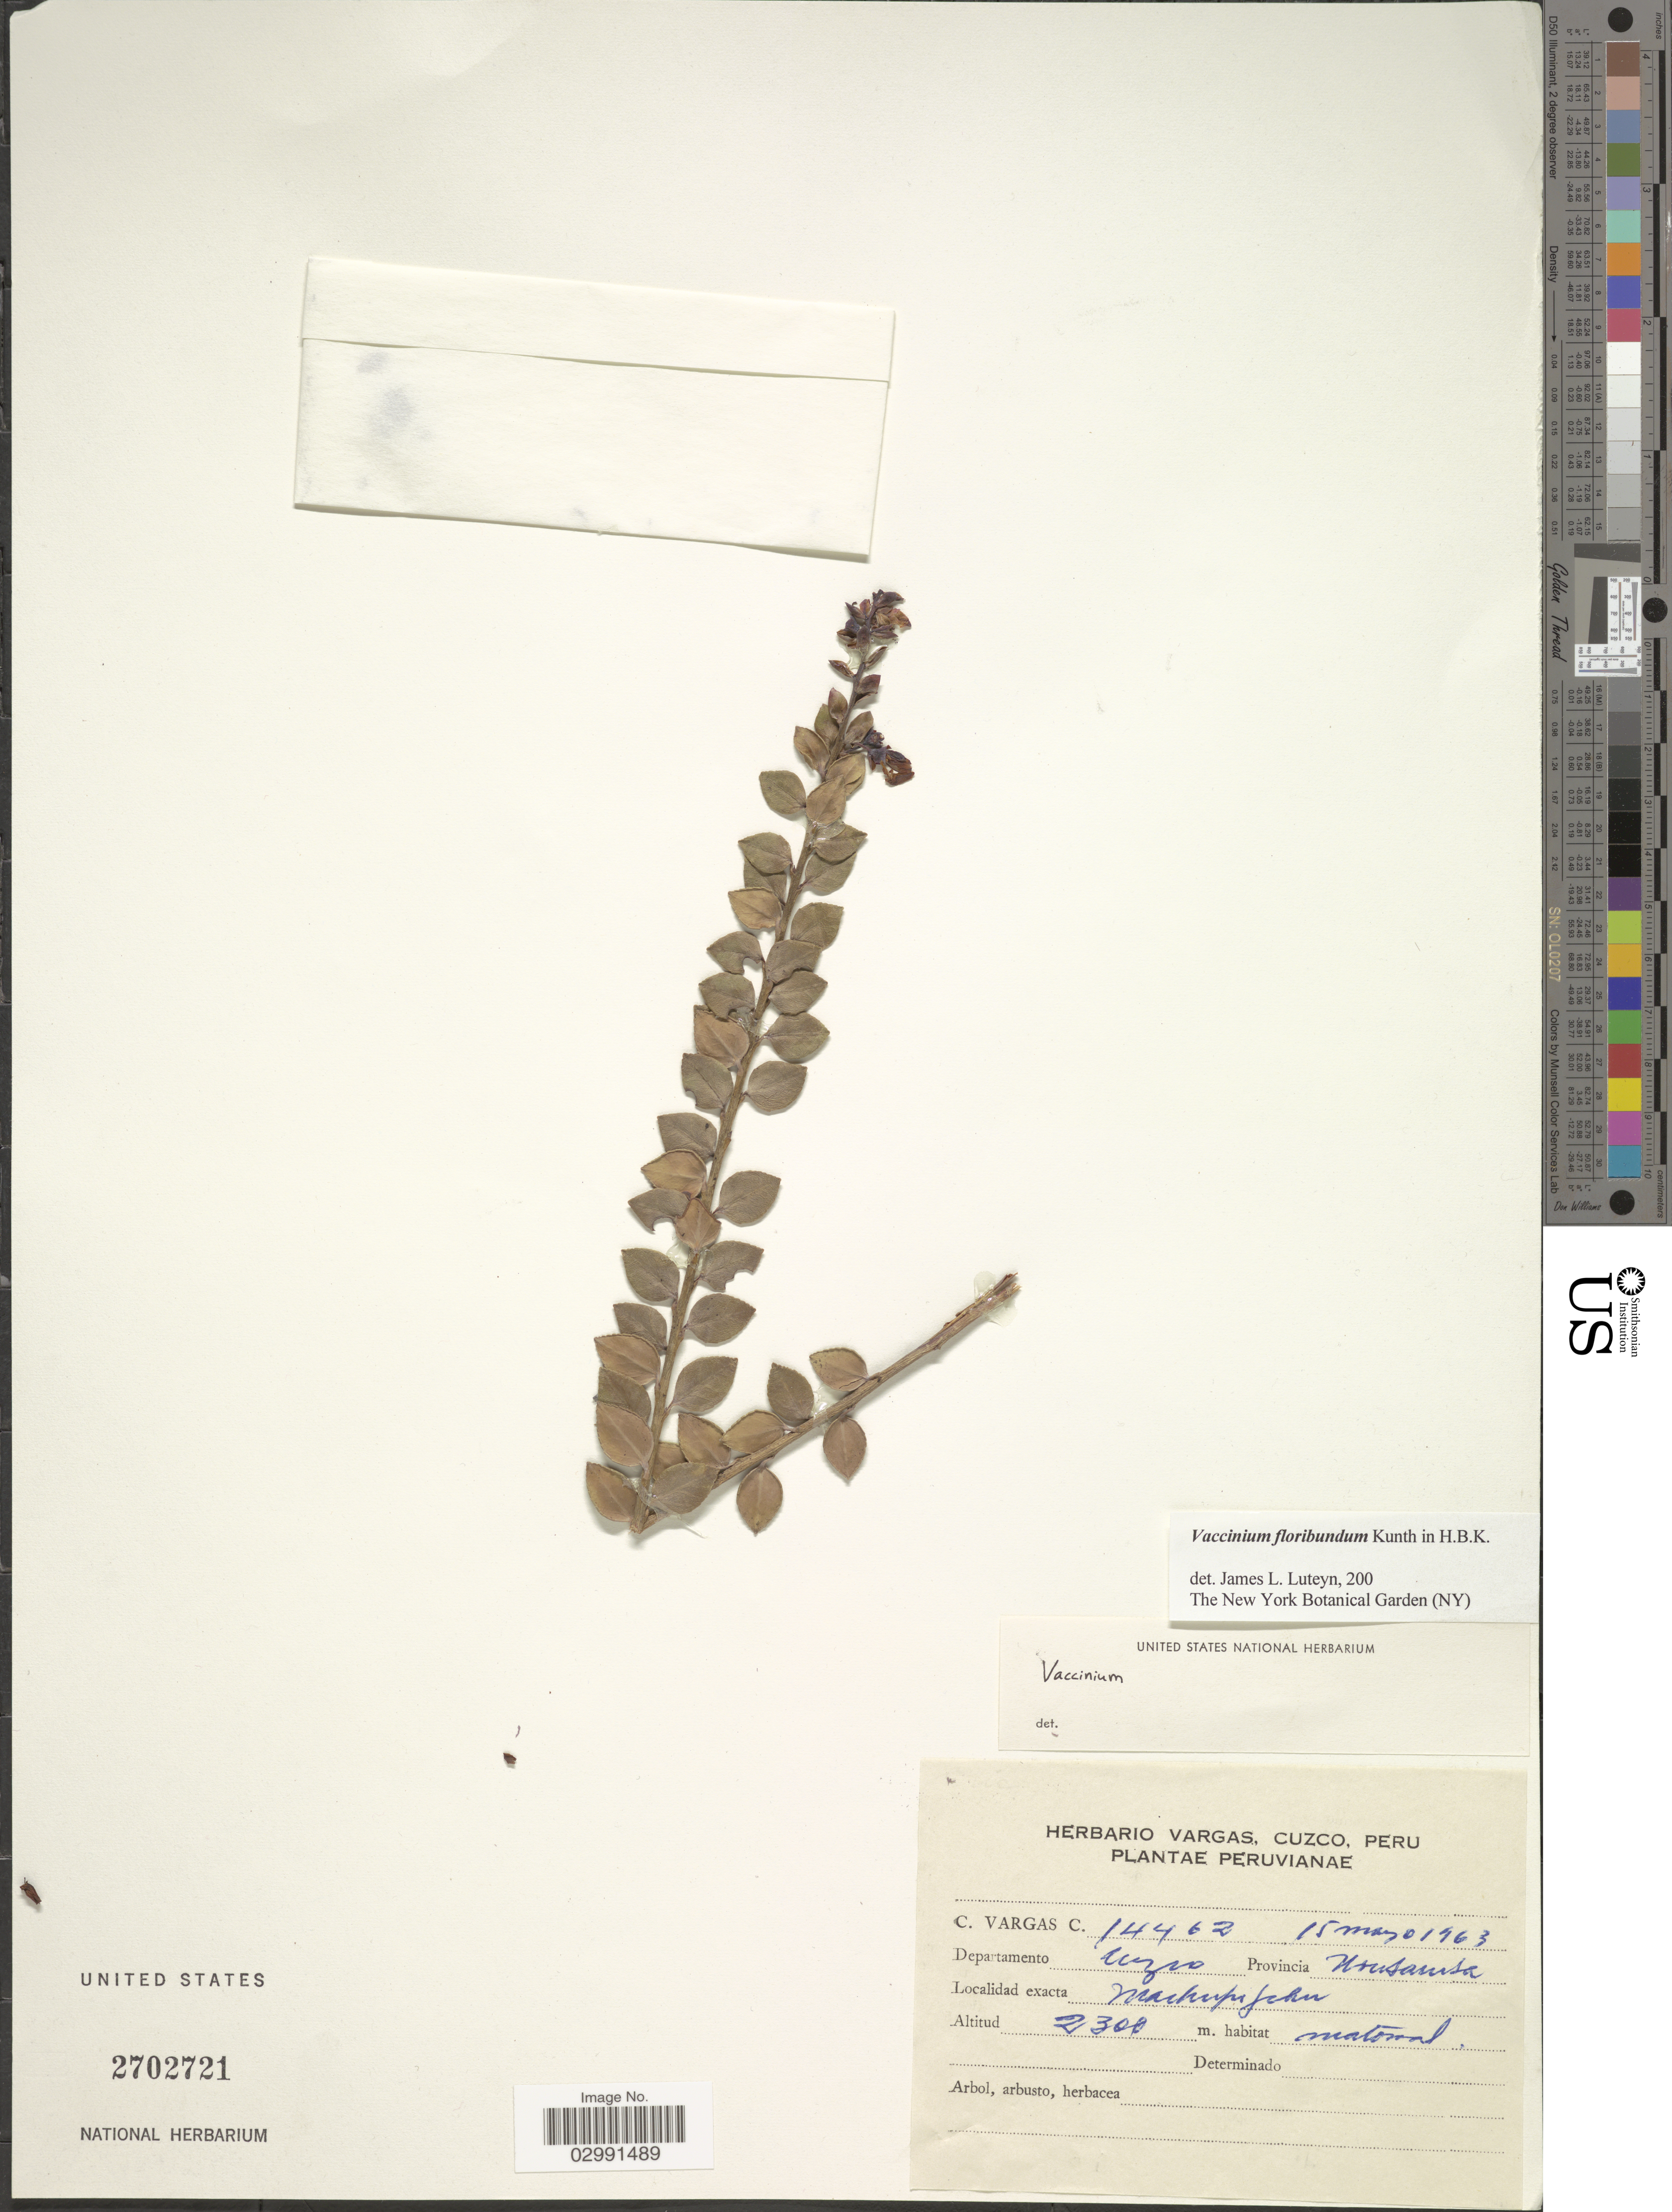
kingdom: Plantae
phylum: Tracheophyta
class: Magnoliopsida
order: Ericales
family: Ericaceae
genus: Vaccinium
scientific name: Vaccinium floribundum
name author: Kunth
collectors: C. Vargas Calderón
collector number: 14462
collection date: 1963-05-15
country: Peru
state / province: Cusco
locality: Departamento Cuzco. Provincia Urubamba Machupijchu.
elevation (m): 2300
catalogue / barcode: US 2702721